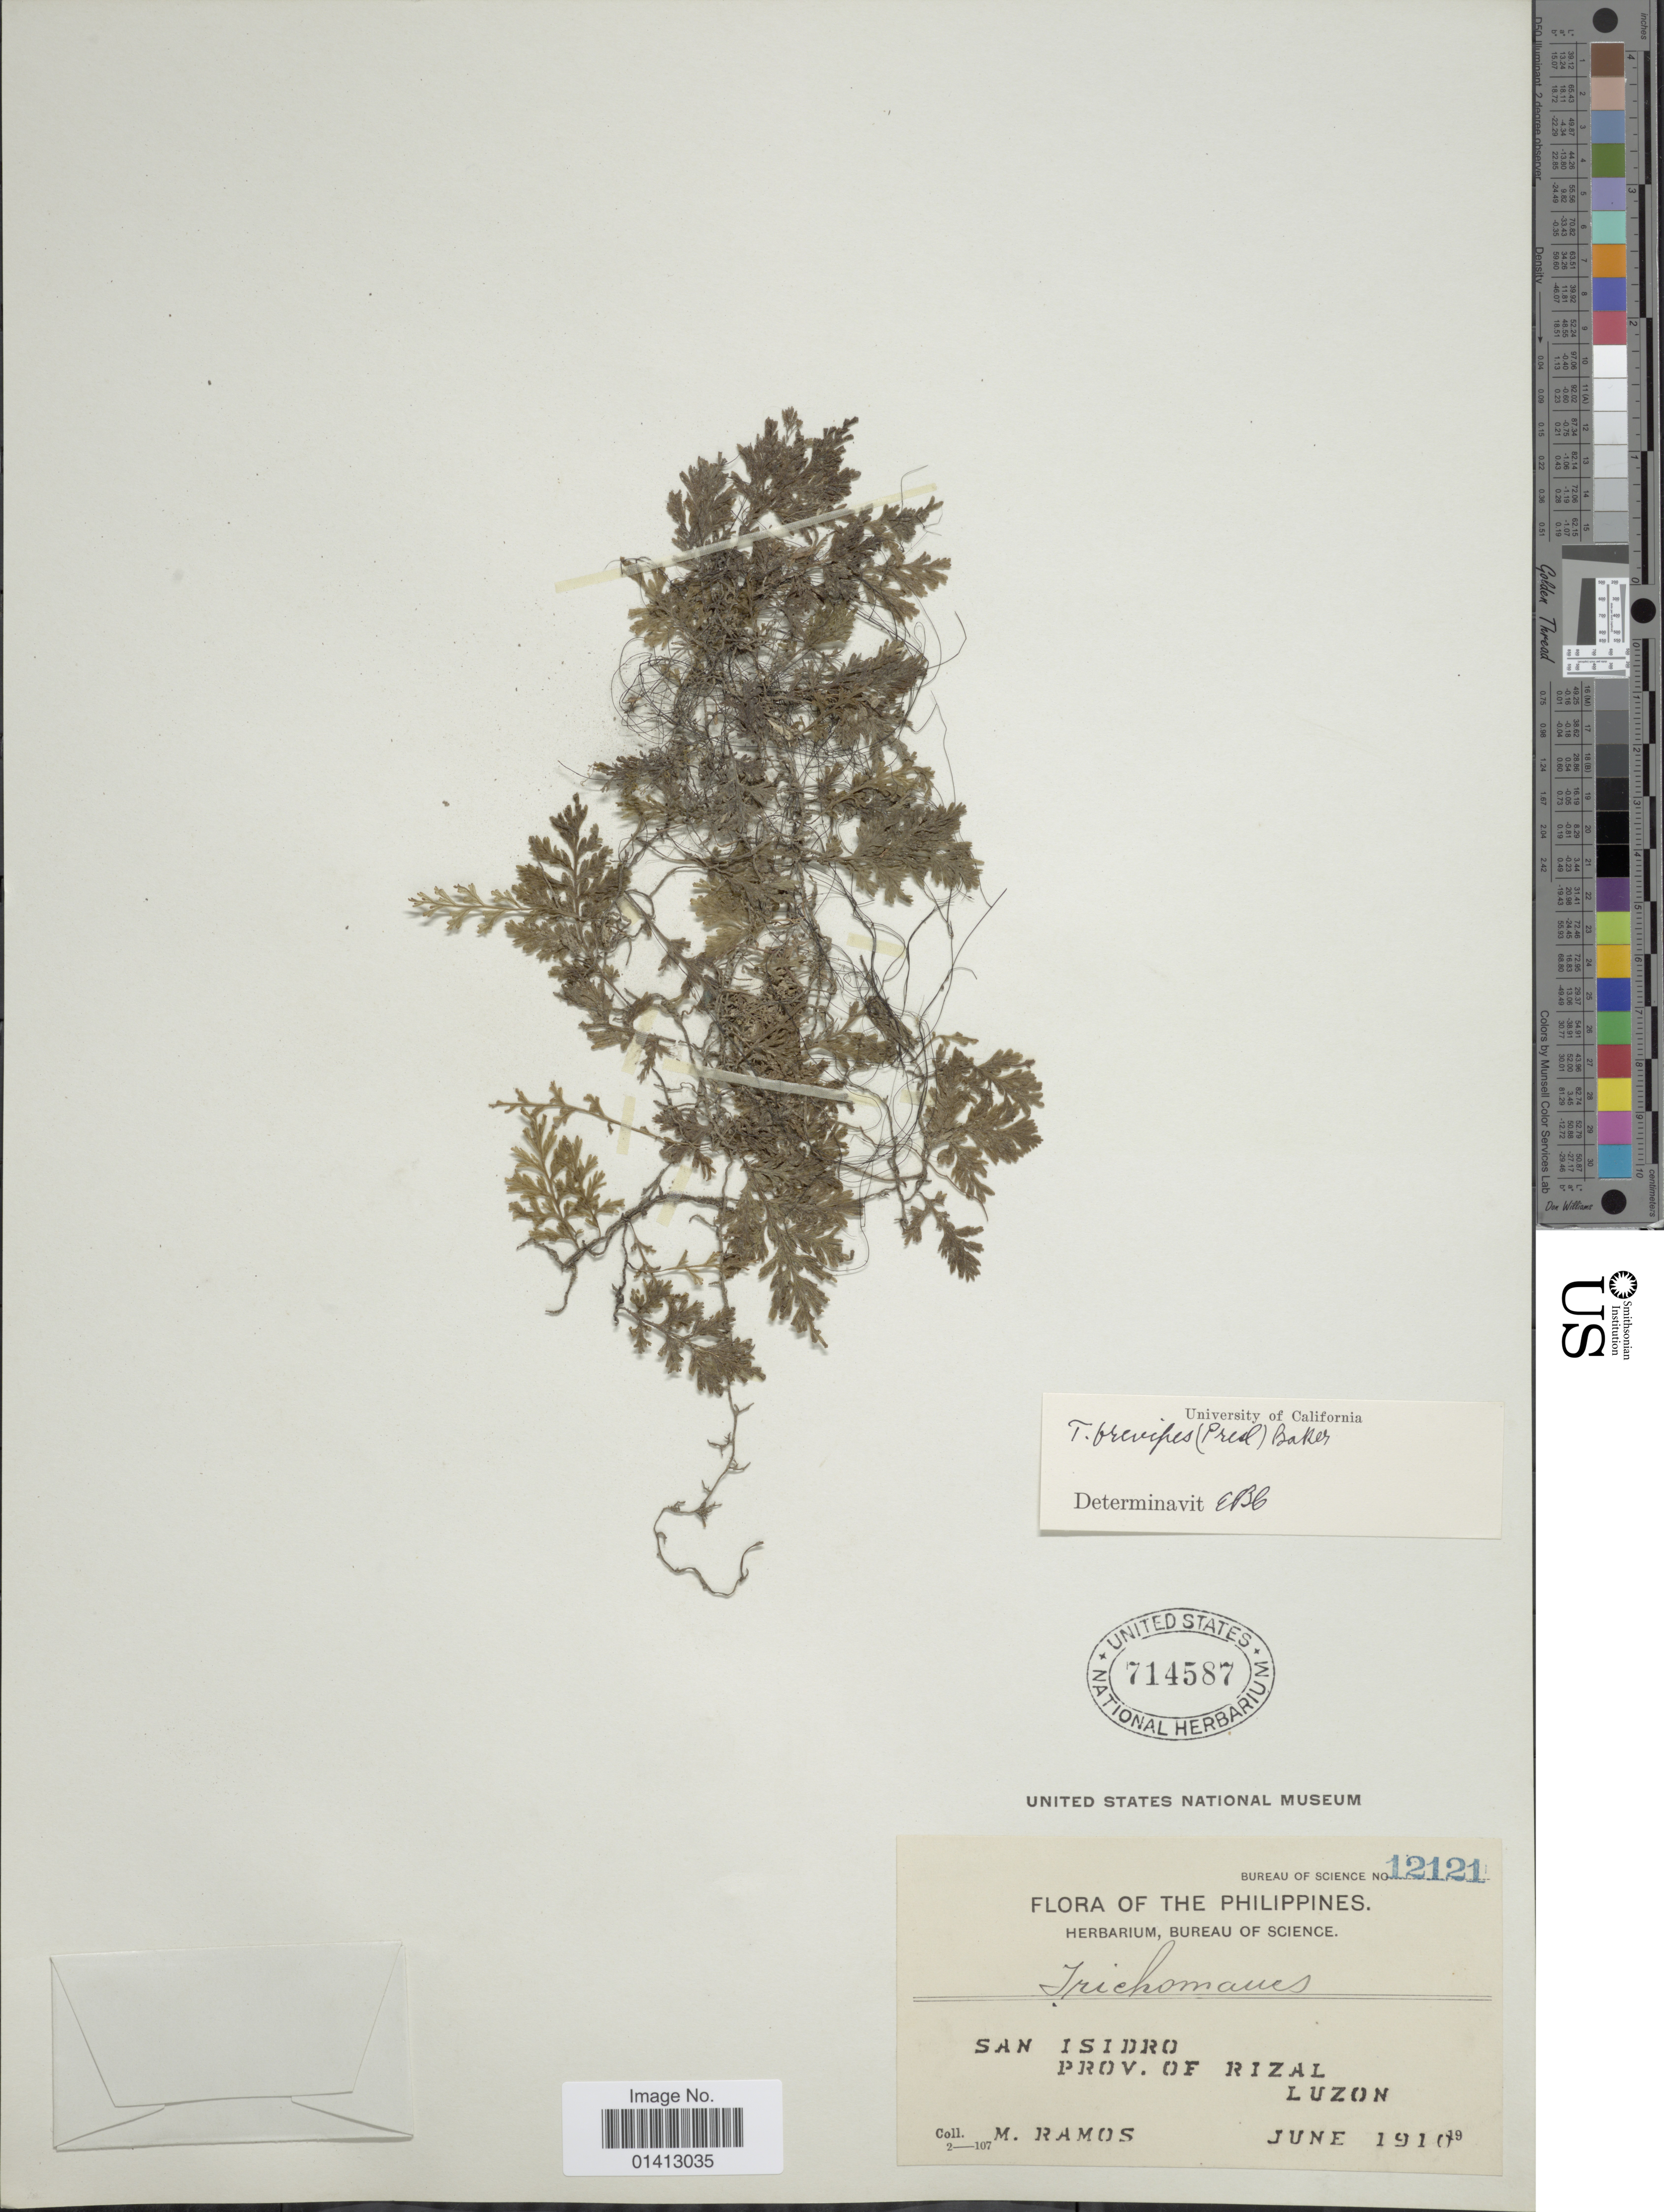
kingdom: Plantae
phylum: Tracheophyta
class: Polypodiopsida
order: Hymenophyllales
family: Hymenophyllaceae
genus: Crepidomanes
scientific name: Crepidomanes brevipes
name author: (C. Presl) Copel.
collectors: M. Ramos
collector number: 12121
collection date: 1910-06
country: Philippines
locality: San Isidro, Prov. of Rizal, Luzon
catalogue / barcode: US 714587